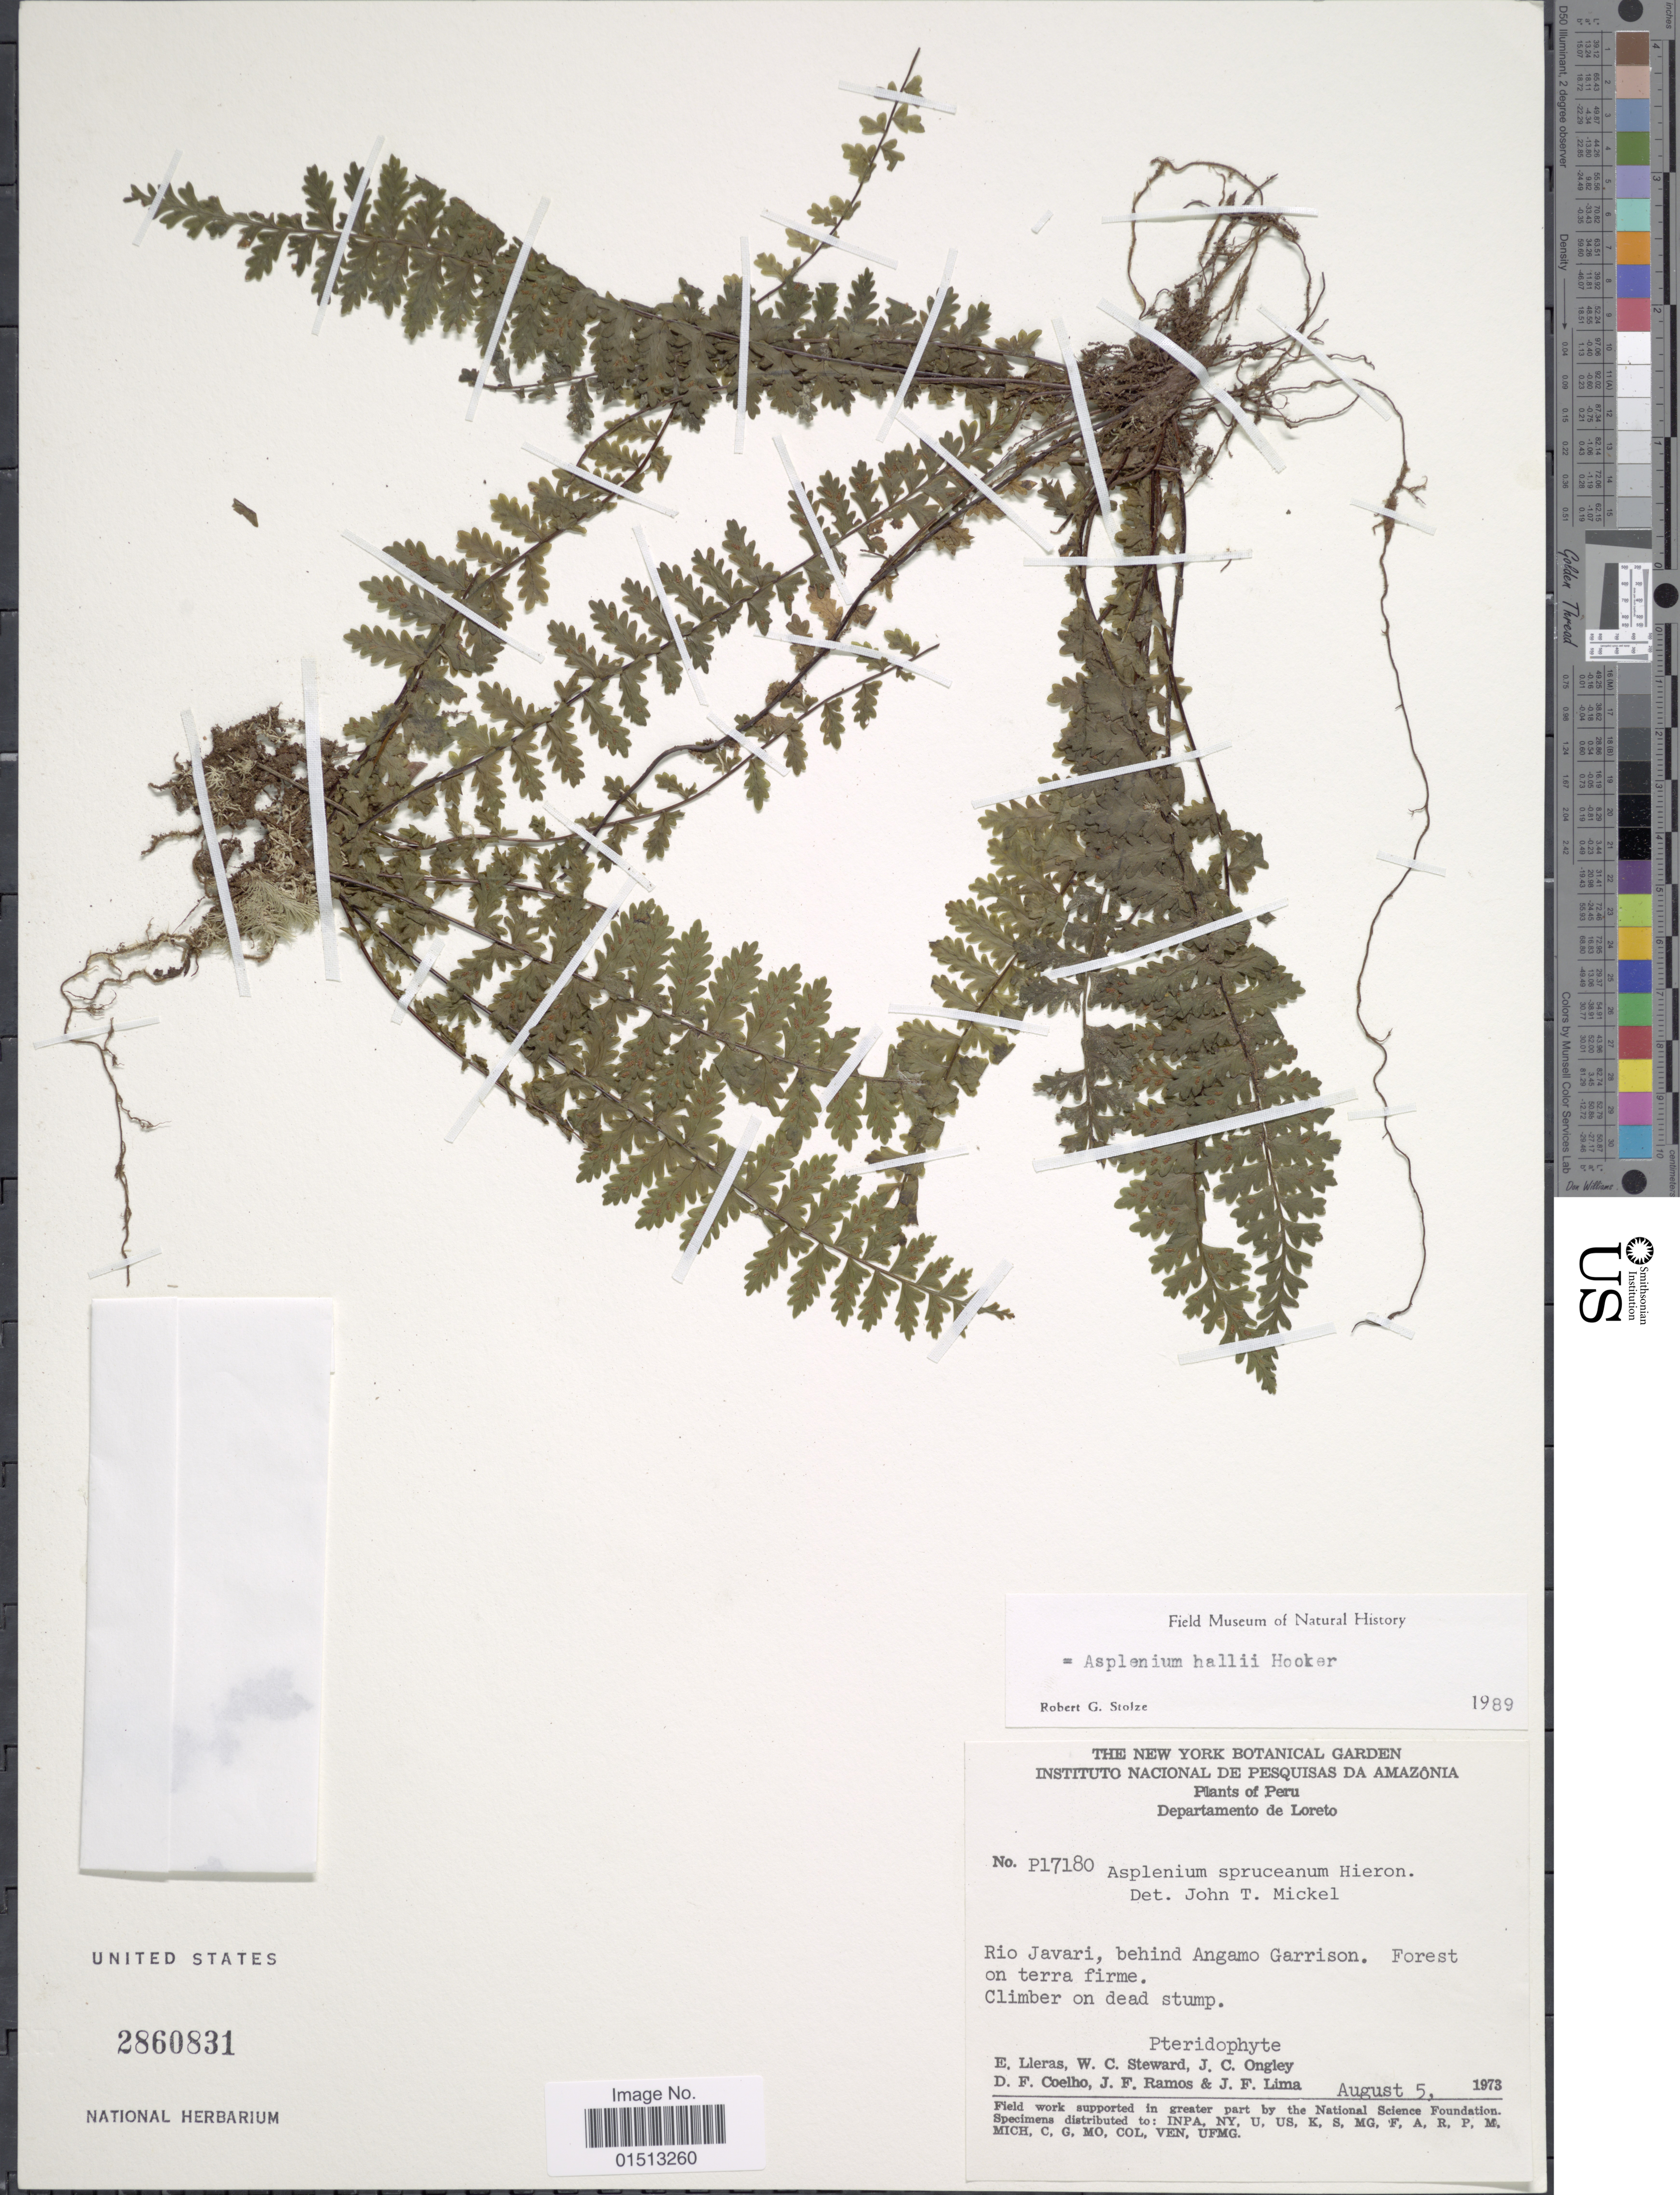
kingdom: Plantae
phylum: Tracheophyta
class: Polypodiopsida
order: Polypodiales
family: Aspleniaceae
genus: Asplenium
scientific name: Asplenium spruceanum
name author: Hieron.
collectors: E. Lleras, W. C. Steward, J. C. Ongley, D. F. Coêlho & et al.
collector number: P17180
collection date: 1973-08-05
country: Peru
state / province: Loreto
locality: Rio Javari, behind Angamo Garrison.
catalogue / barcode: US 2860831